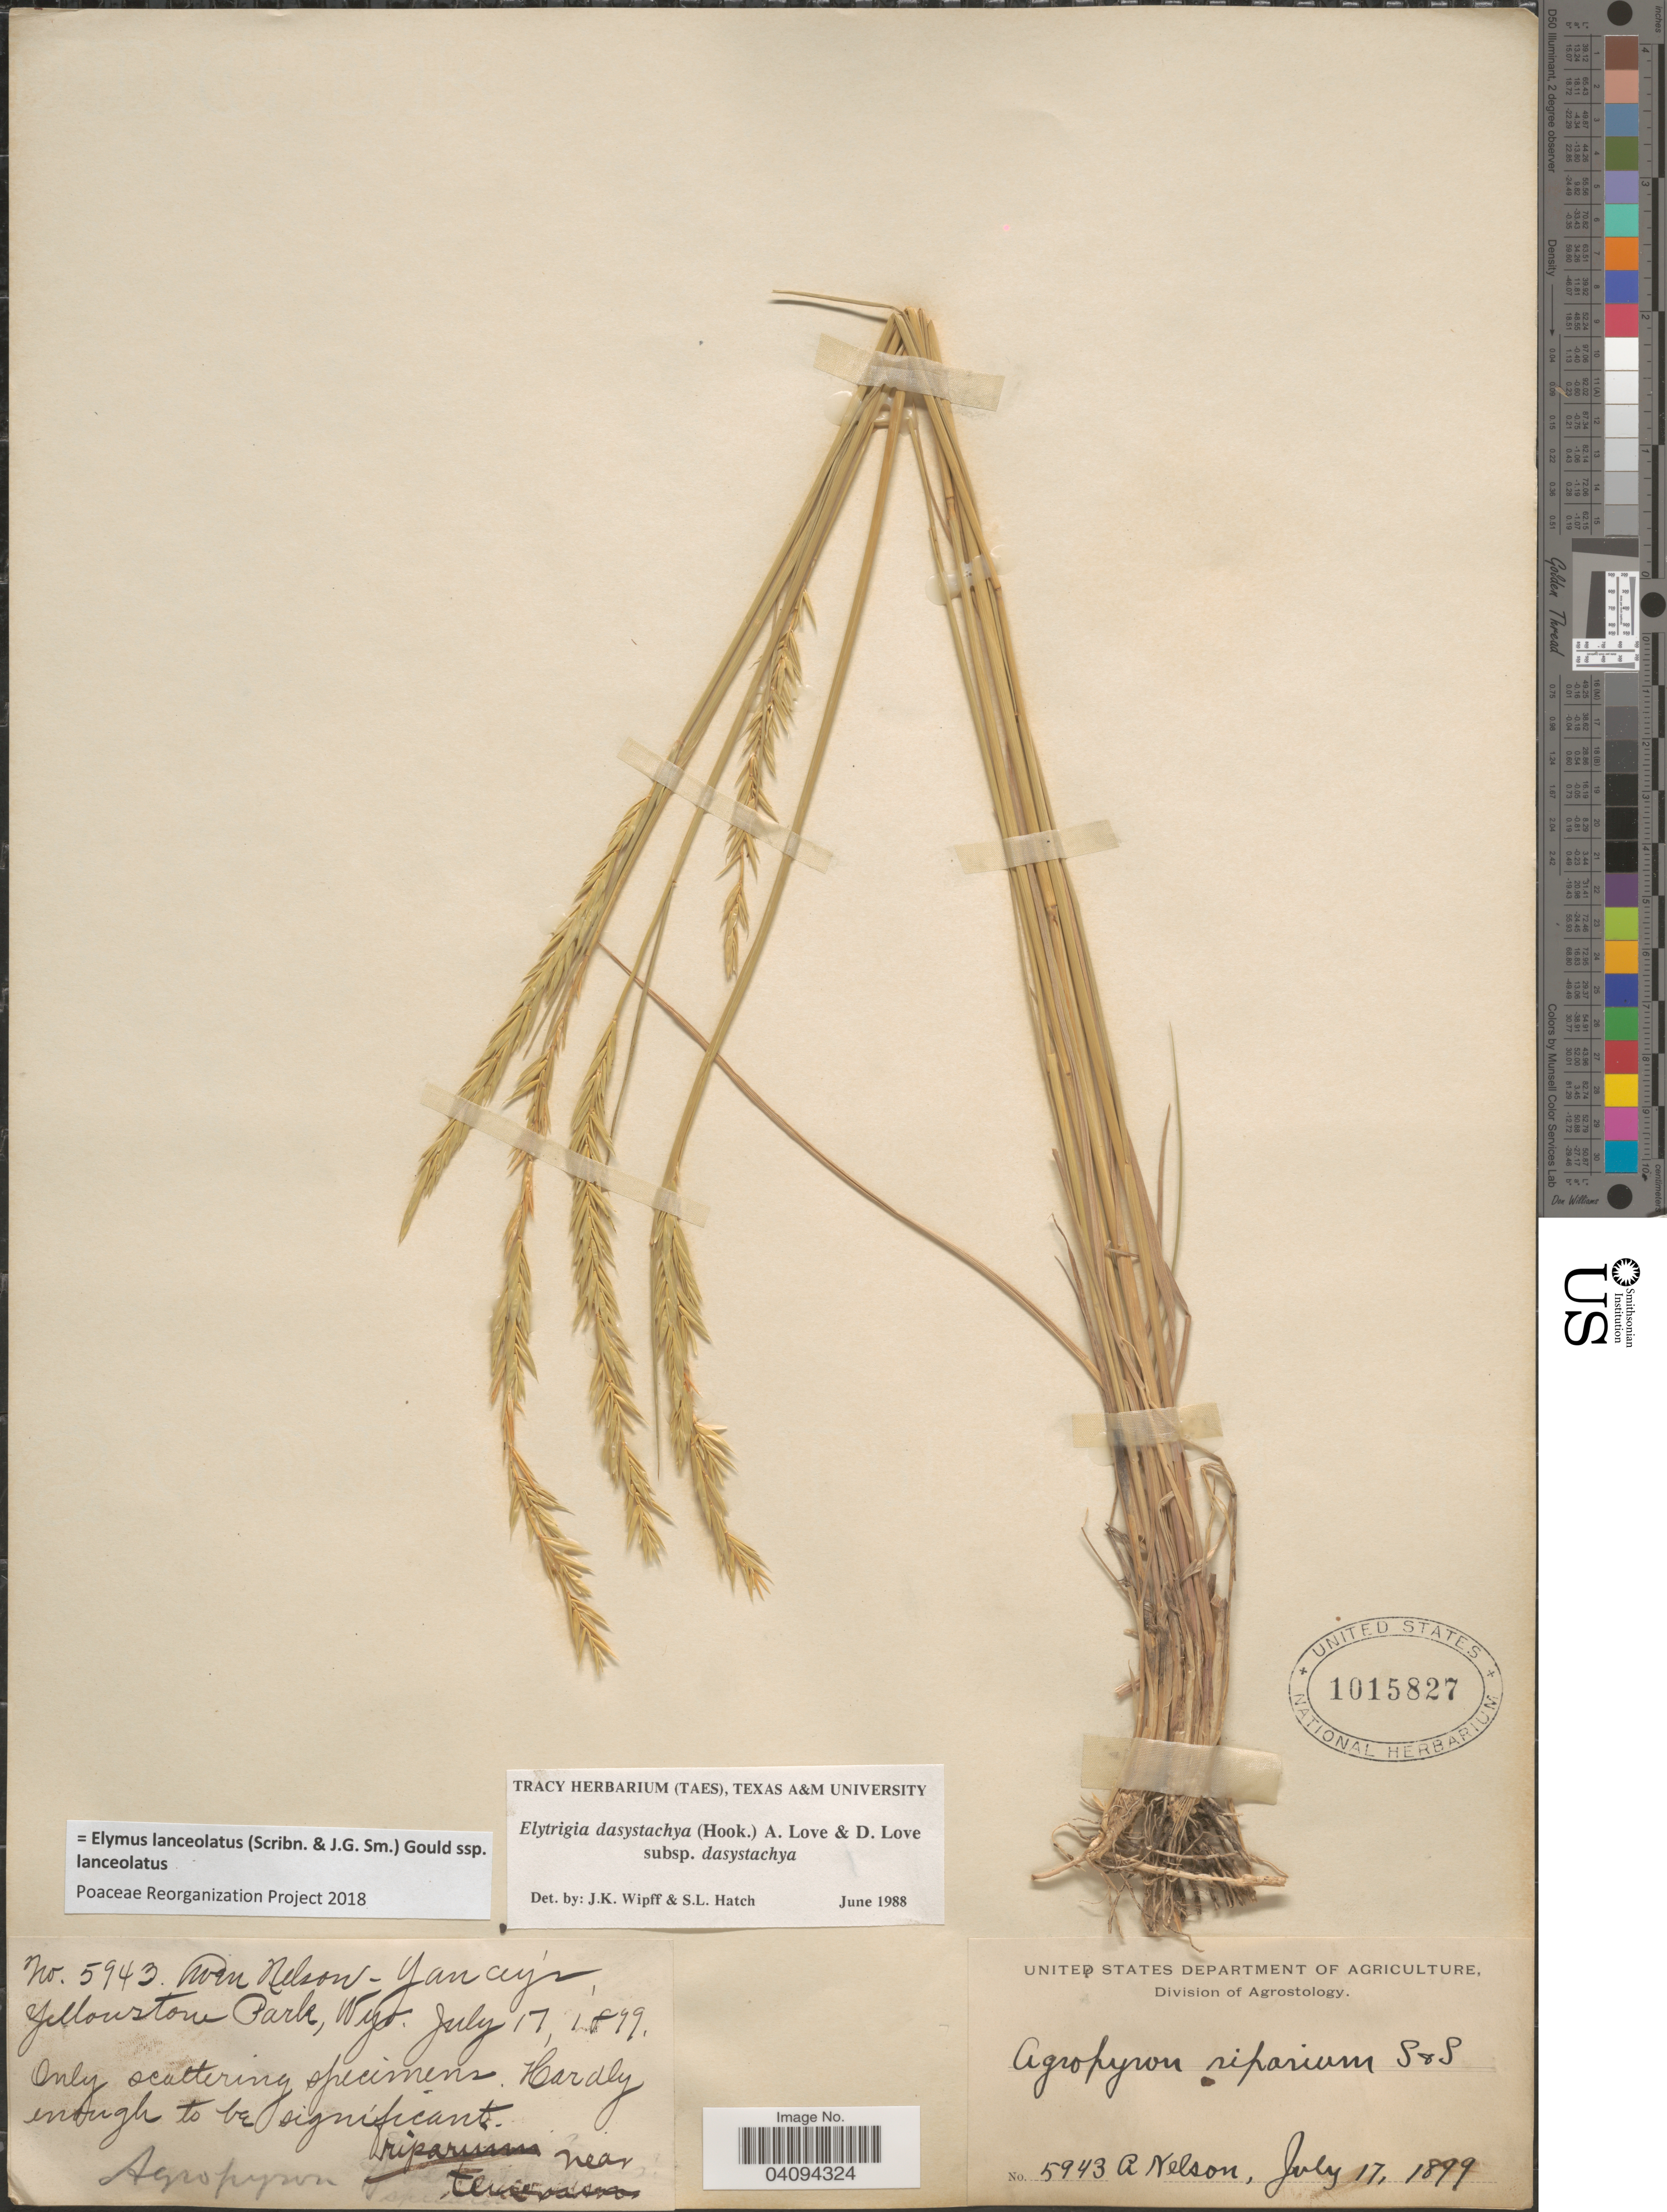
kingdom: Plantae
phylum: Tracheophyta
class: Liliopsida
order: Poales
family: Poaceae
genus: Elymus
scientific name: Elymus lanceolatus subsp. lanceolatus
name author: (Scribn. & J.G. Sm.) Gould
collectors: A. Nelson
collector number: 5943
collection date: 1899-07-17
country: United States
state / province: Wyoming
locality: Yancey's Yellowstone Park.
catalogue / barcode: US 1015827